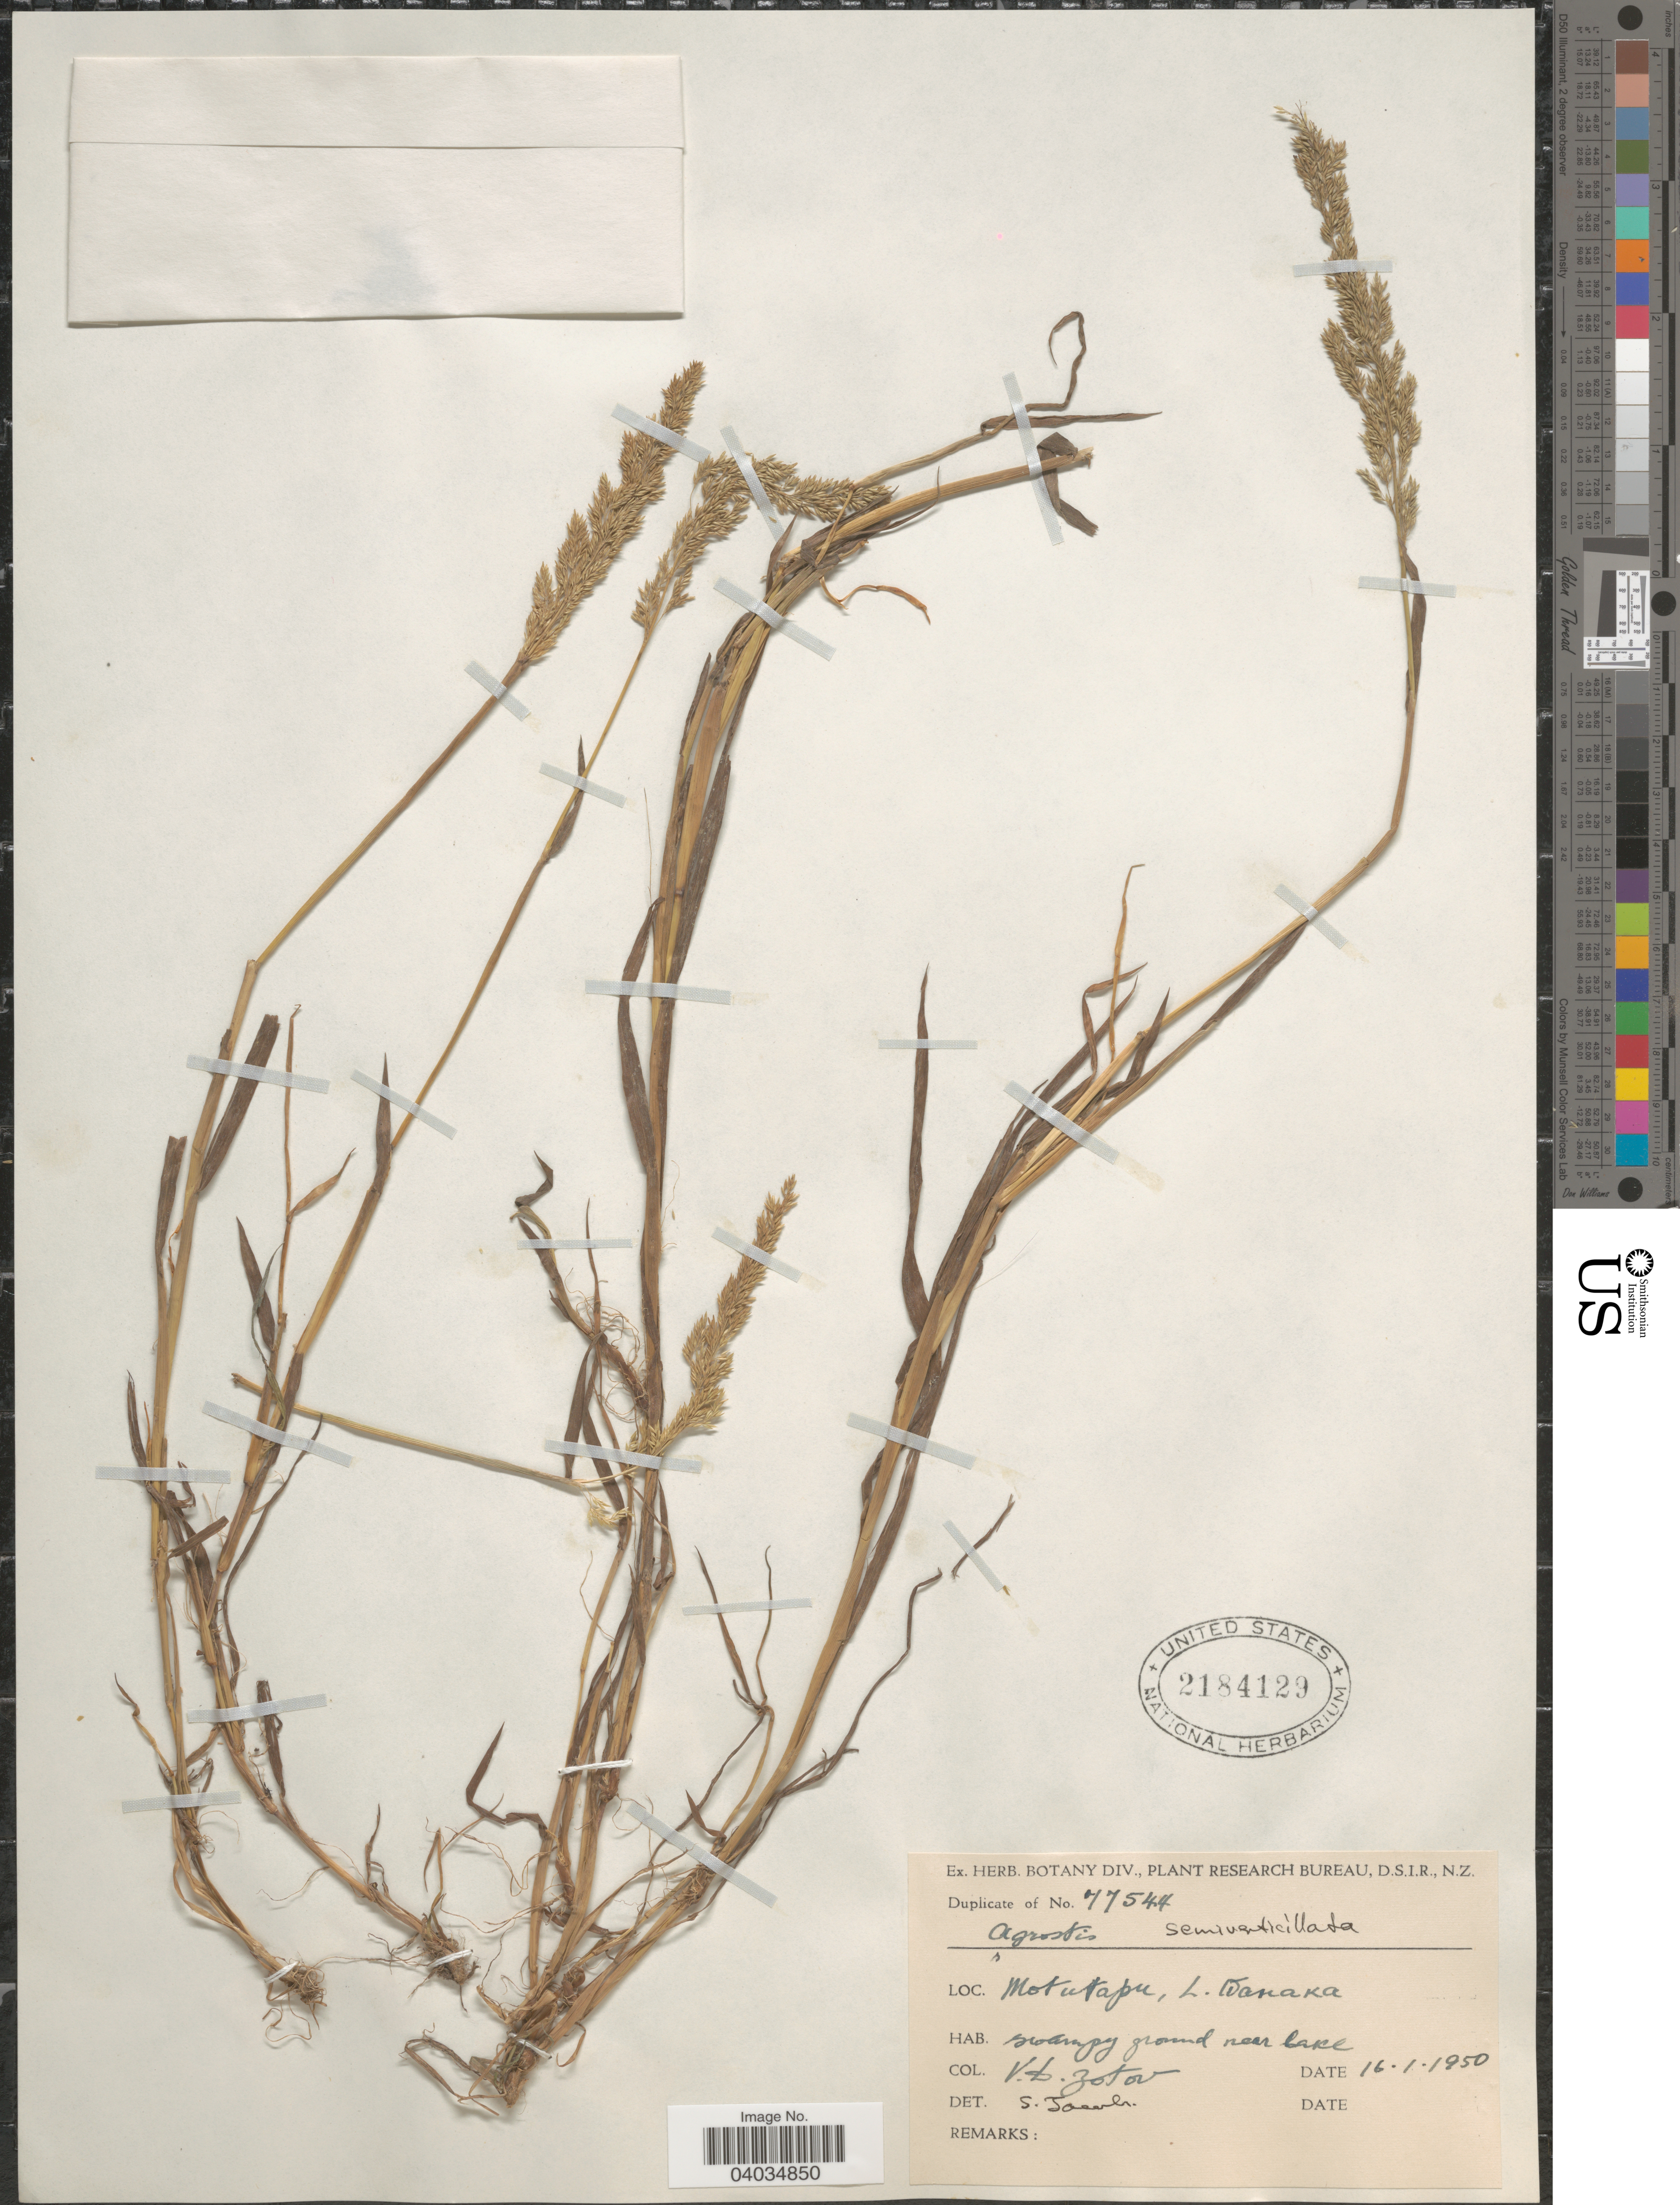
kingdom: Plantae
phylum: Tracheophyta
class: Liliopsida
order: Poales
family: Poaceae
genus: Polypogon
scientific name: Polypogon viridis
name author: (Gouan) Breistroffer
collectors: V. Zotov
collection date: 1950-01-16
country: New Zealand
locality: Motutapu, L. Wanaka.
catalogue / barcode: US 2184129